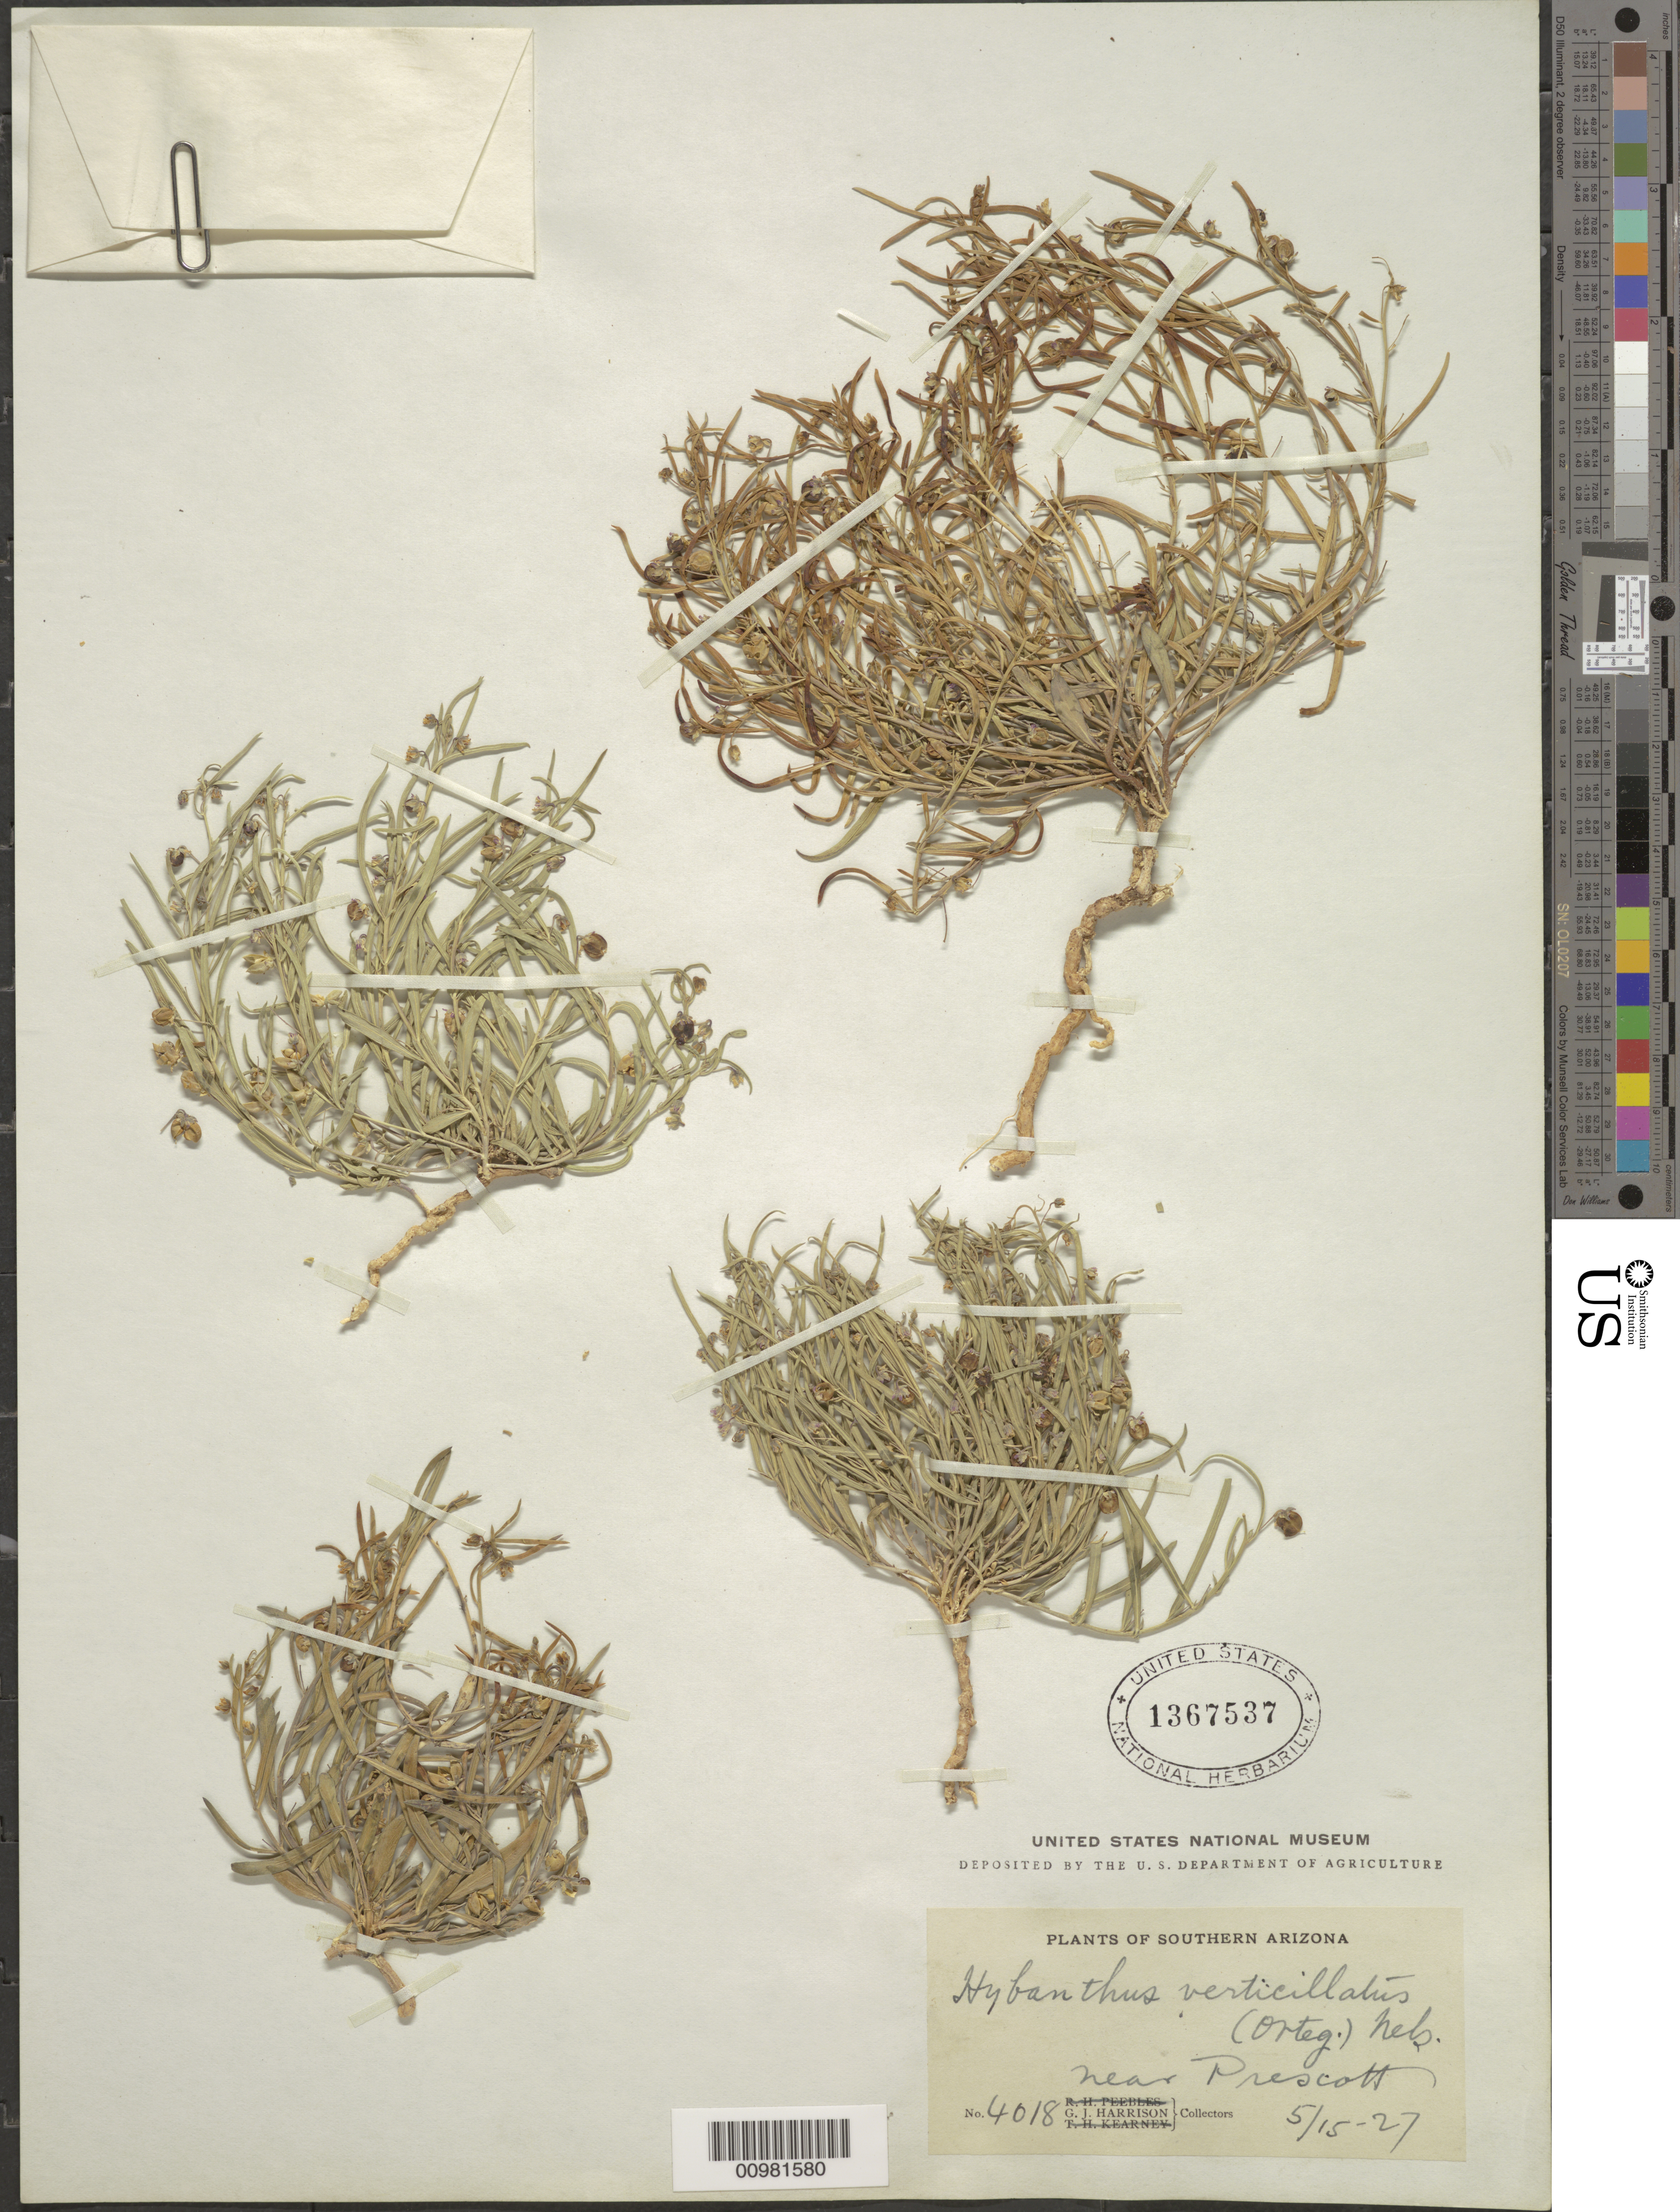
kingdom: Plantae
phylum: Tracheophyta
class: Magnoliopsida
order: Malpighiales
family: Violaceae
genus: Pombalia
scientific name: Pombalia verticillata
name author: (Ortega) Paula-Souza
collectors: G. J. Harrison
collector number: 4018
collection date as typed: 15 May 1927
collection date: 1927-05-15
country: United States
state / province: Arizona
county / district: Yavapai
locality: near Prescott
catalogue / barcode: US 1367537